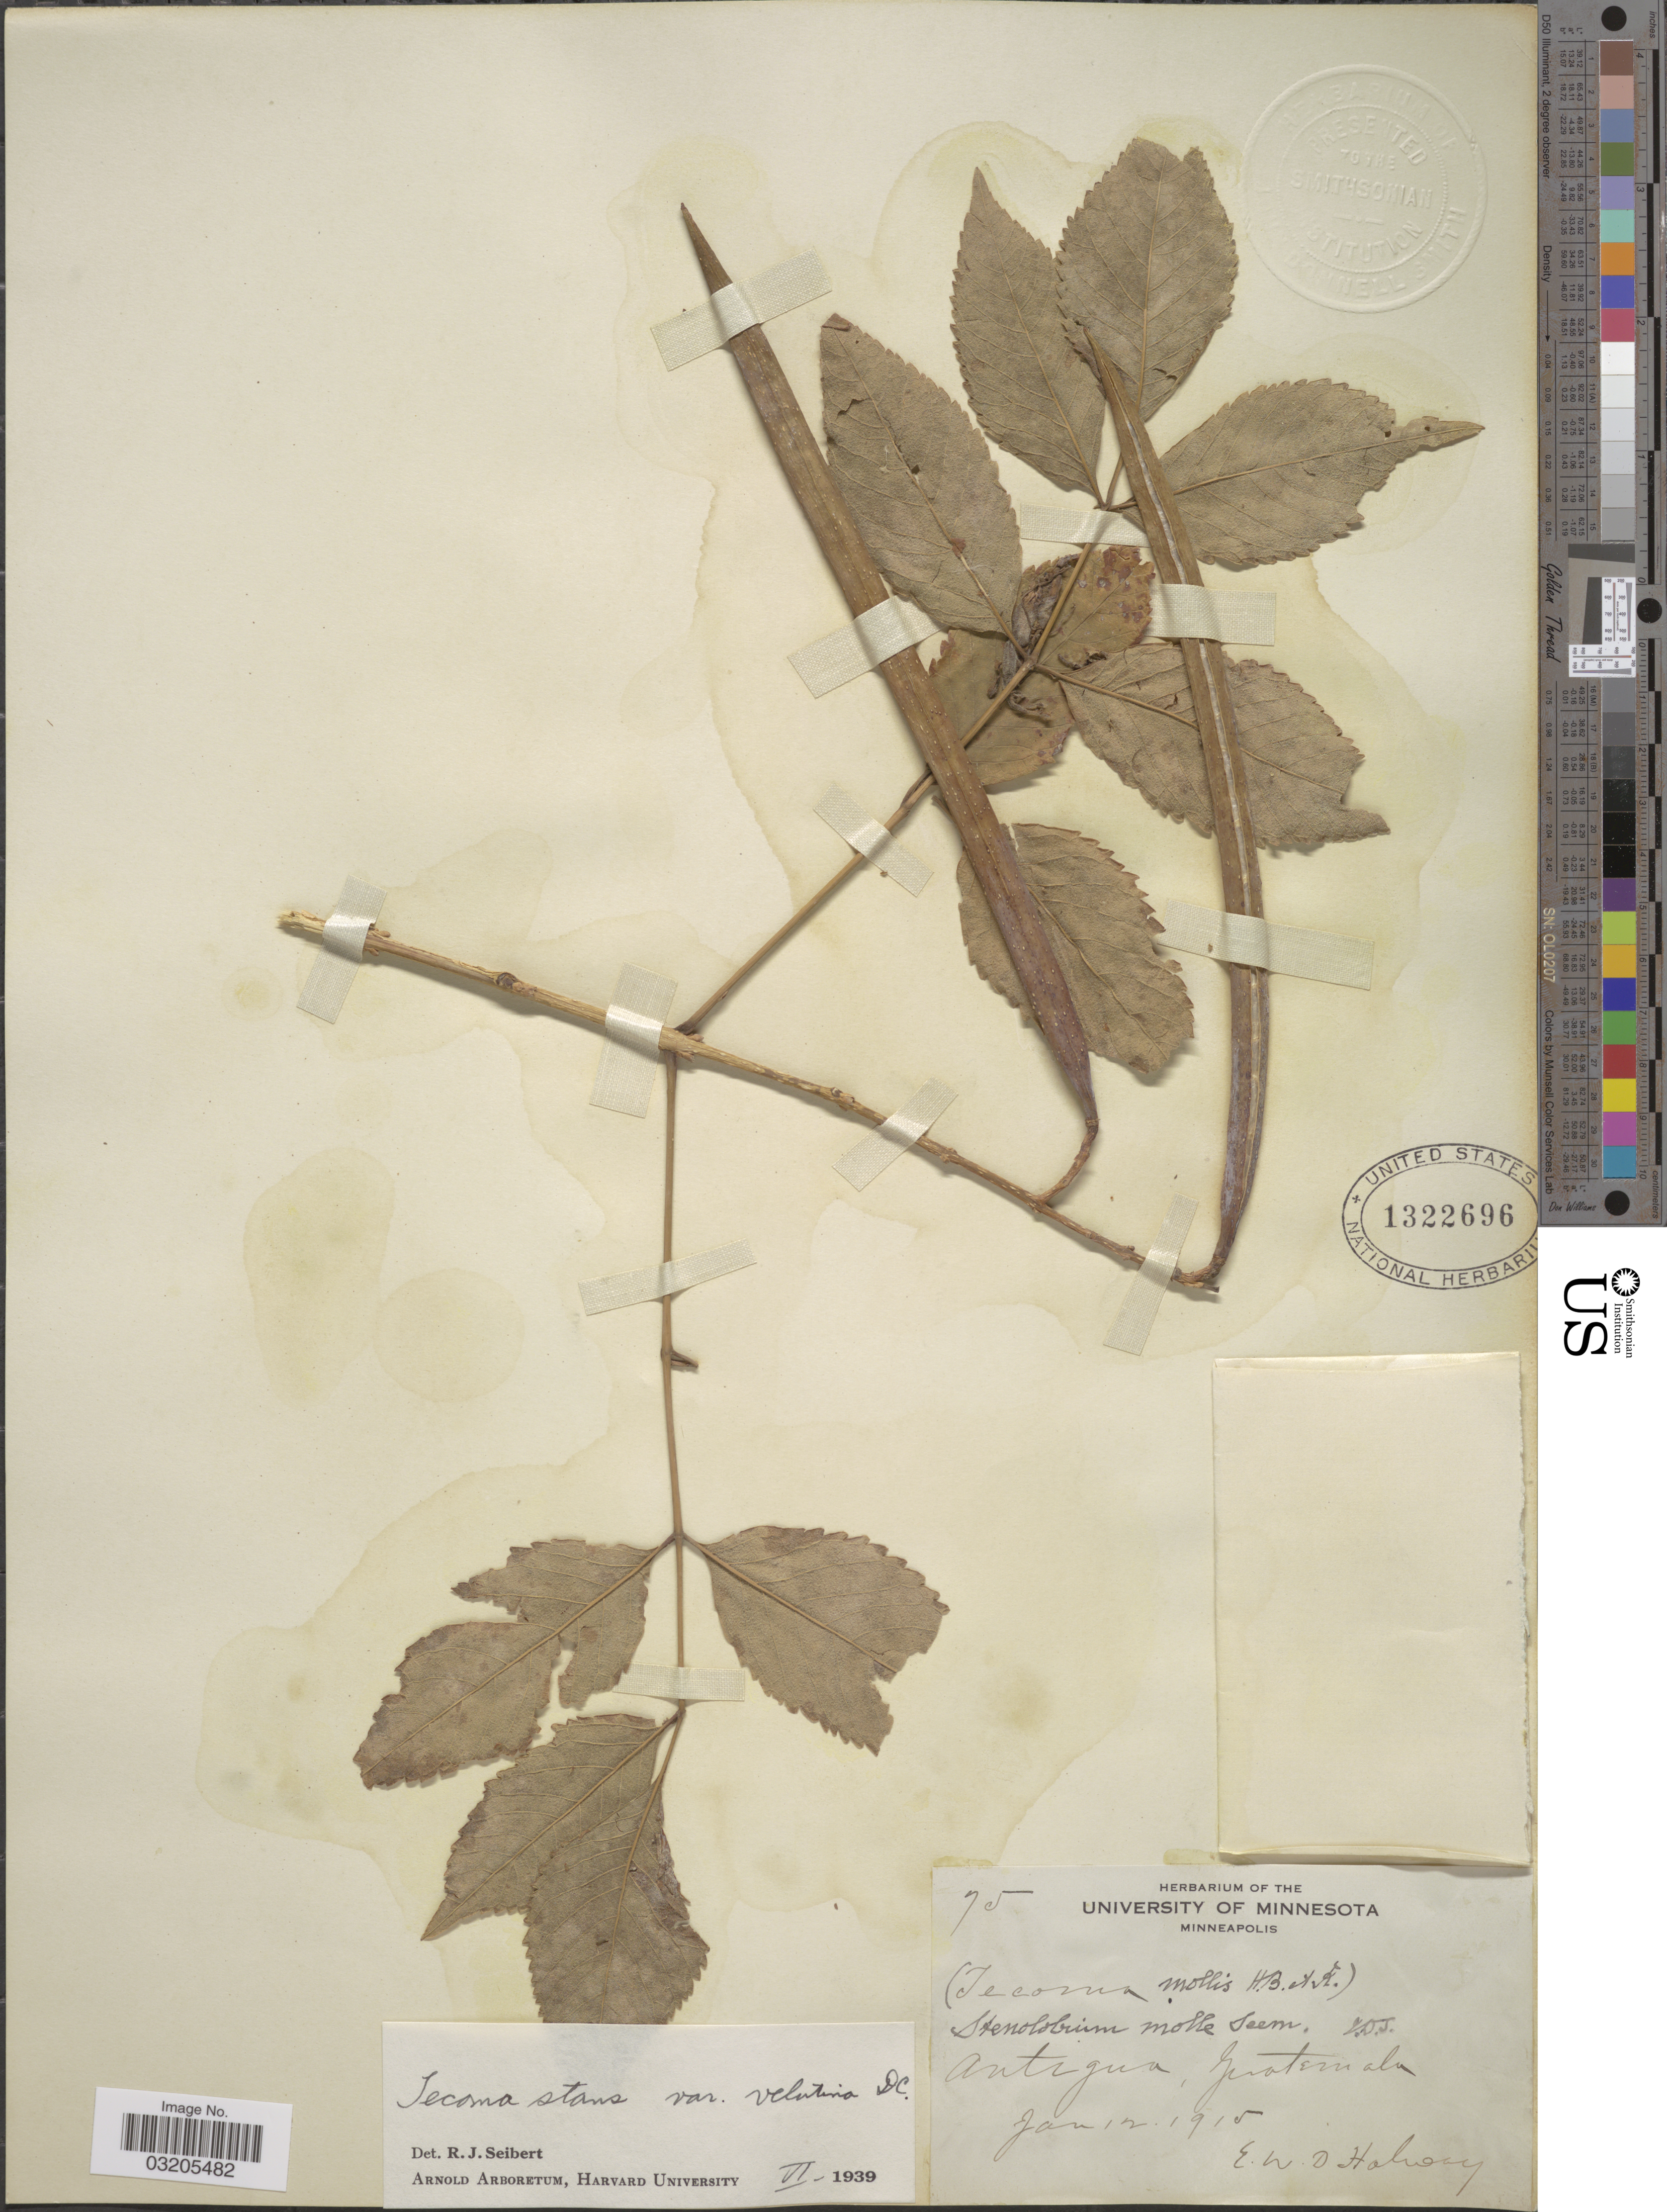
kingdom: Plantae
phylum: Tracheophyta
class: Magnoliopsida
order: Lamiales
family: Bignoniaceae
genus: Tecoma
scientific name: Tecoma stans var. velutina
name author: DC.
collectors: E. W. D. Holway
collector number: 75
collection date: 1915-01-12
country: Guatemala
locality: Antigua.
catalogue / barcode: US 1322696